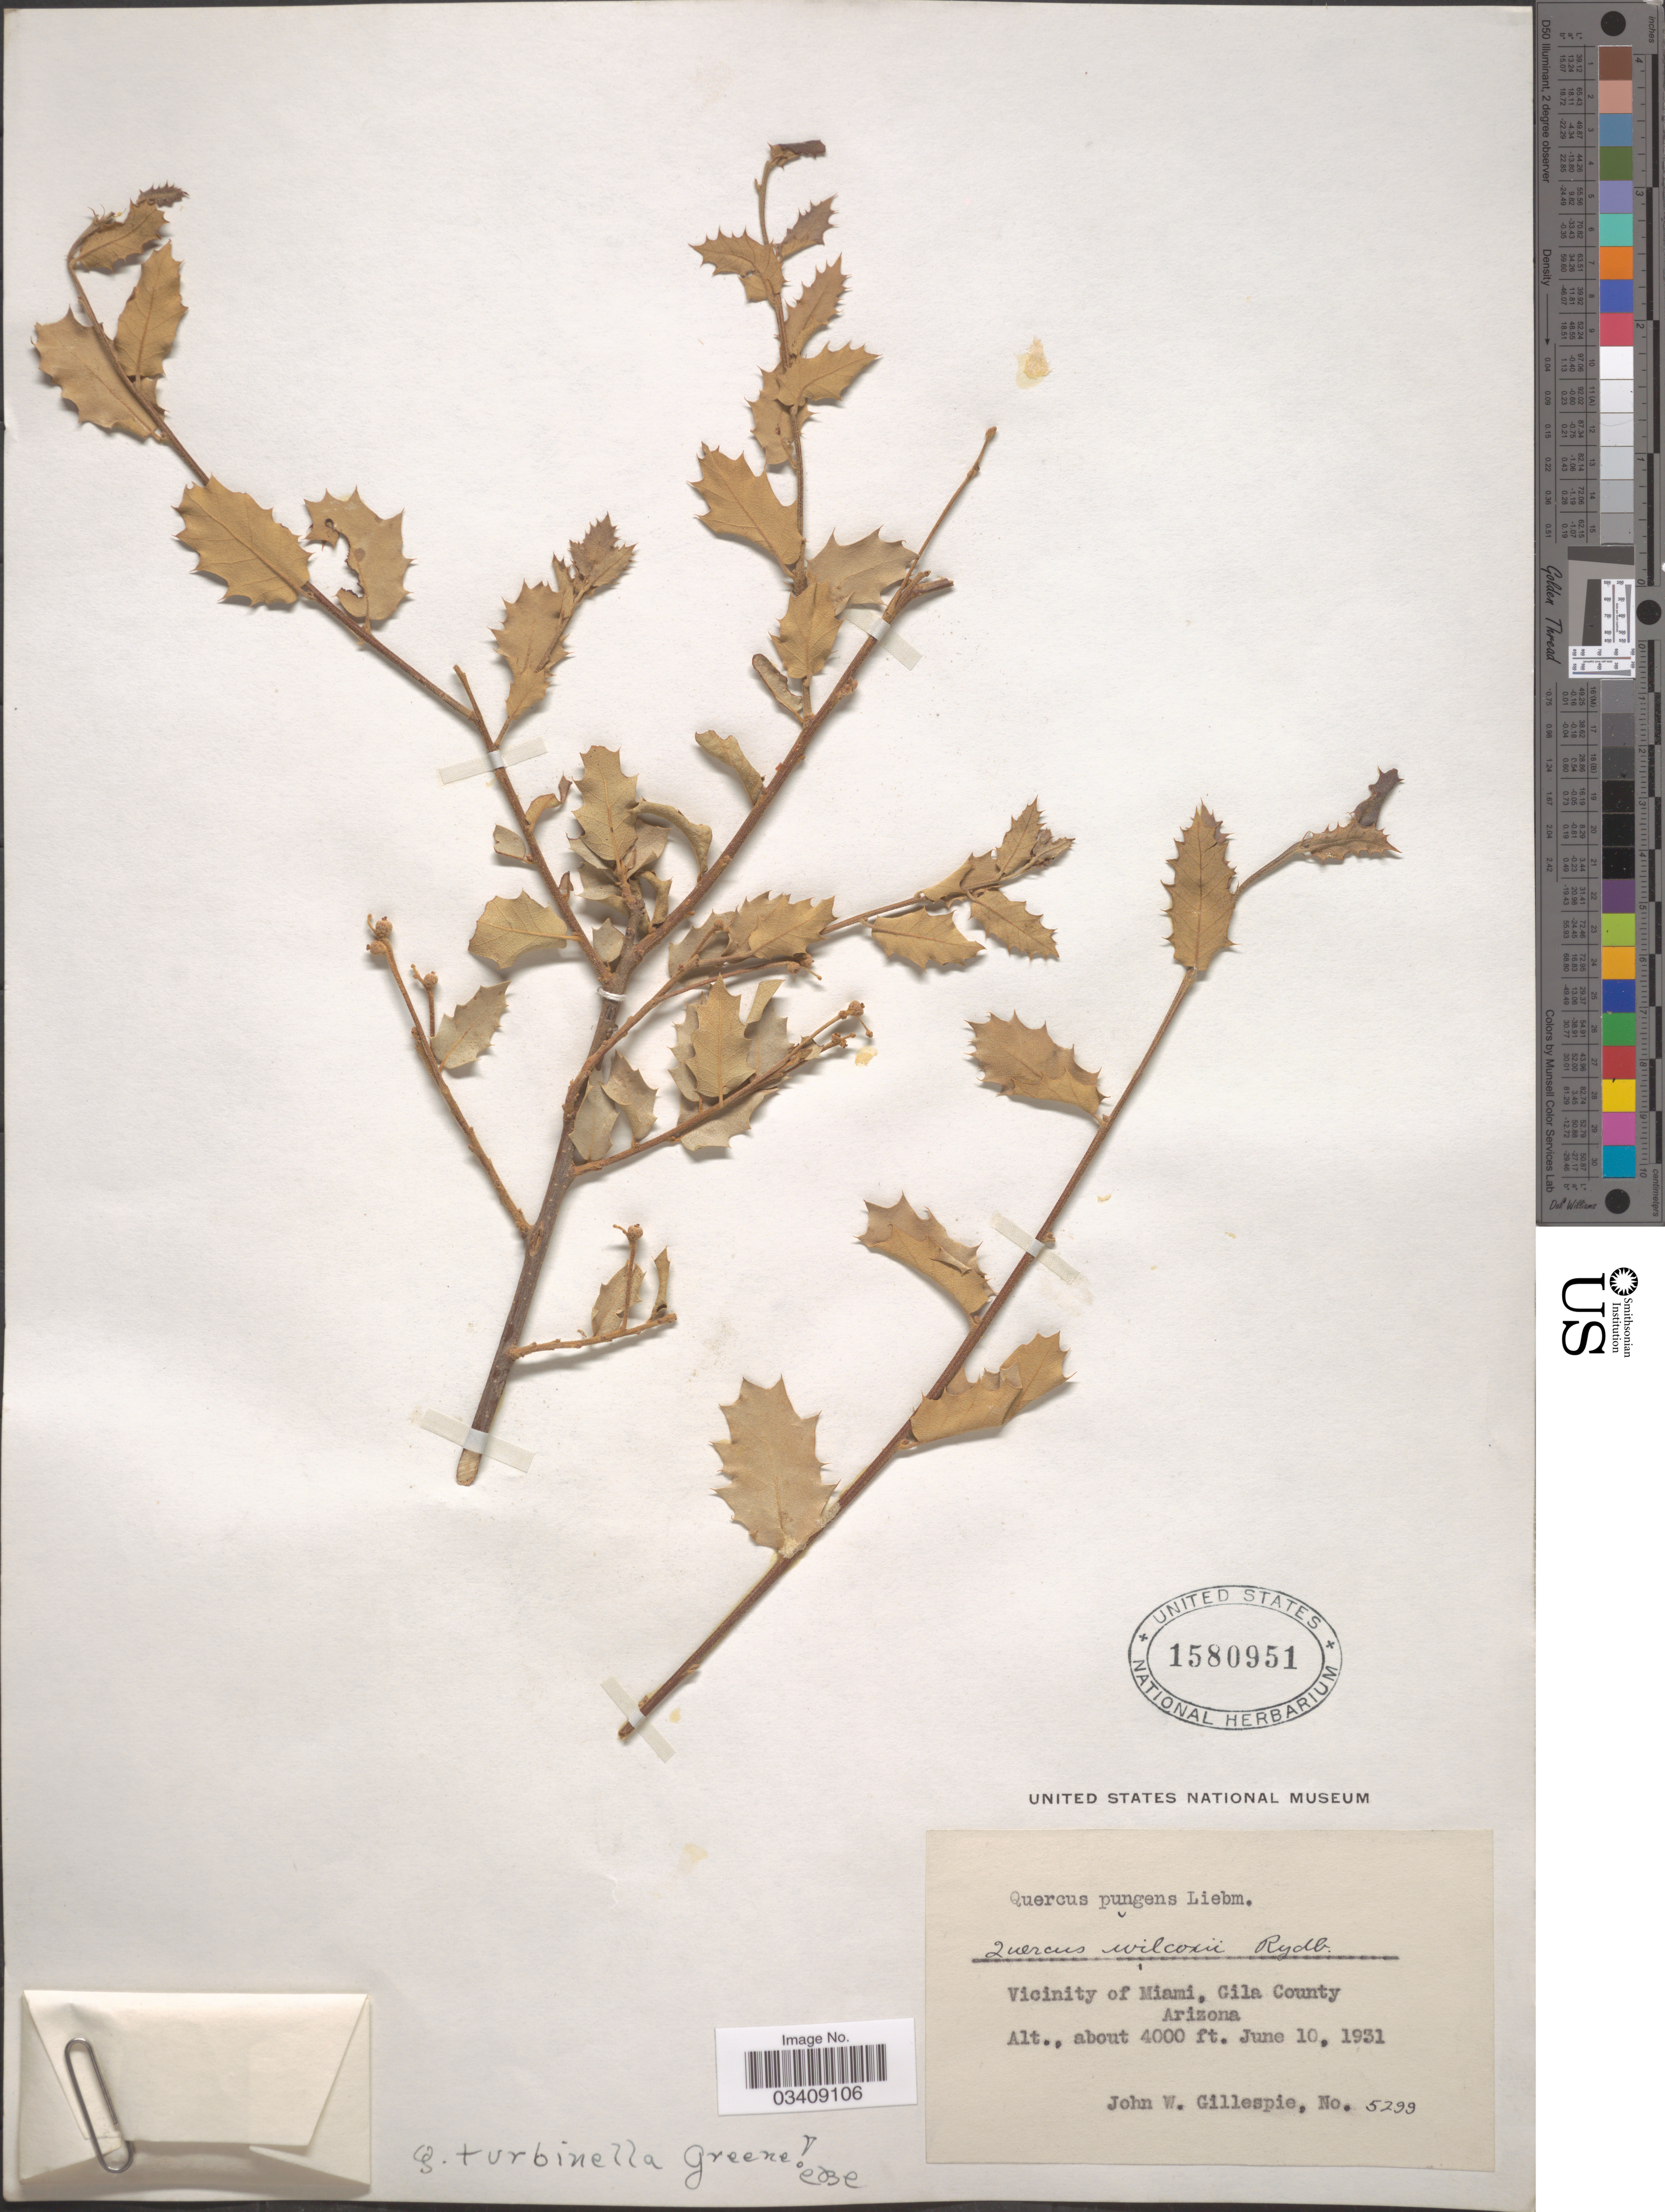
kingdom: Plantae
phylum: Tracheophyta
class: Magnoliopsida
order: Fagales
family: Fagaceae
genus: Quercus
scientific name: Quercus turbinella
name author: Greene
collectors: J. W. Gillespie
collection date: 1931-06-10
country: United States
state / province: Arizona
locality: Vicinity of Miami, Gila County.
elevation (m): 1219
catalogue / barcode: US 1580951